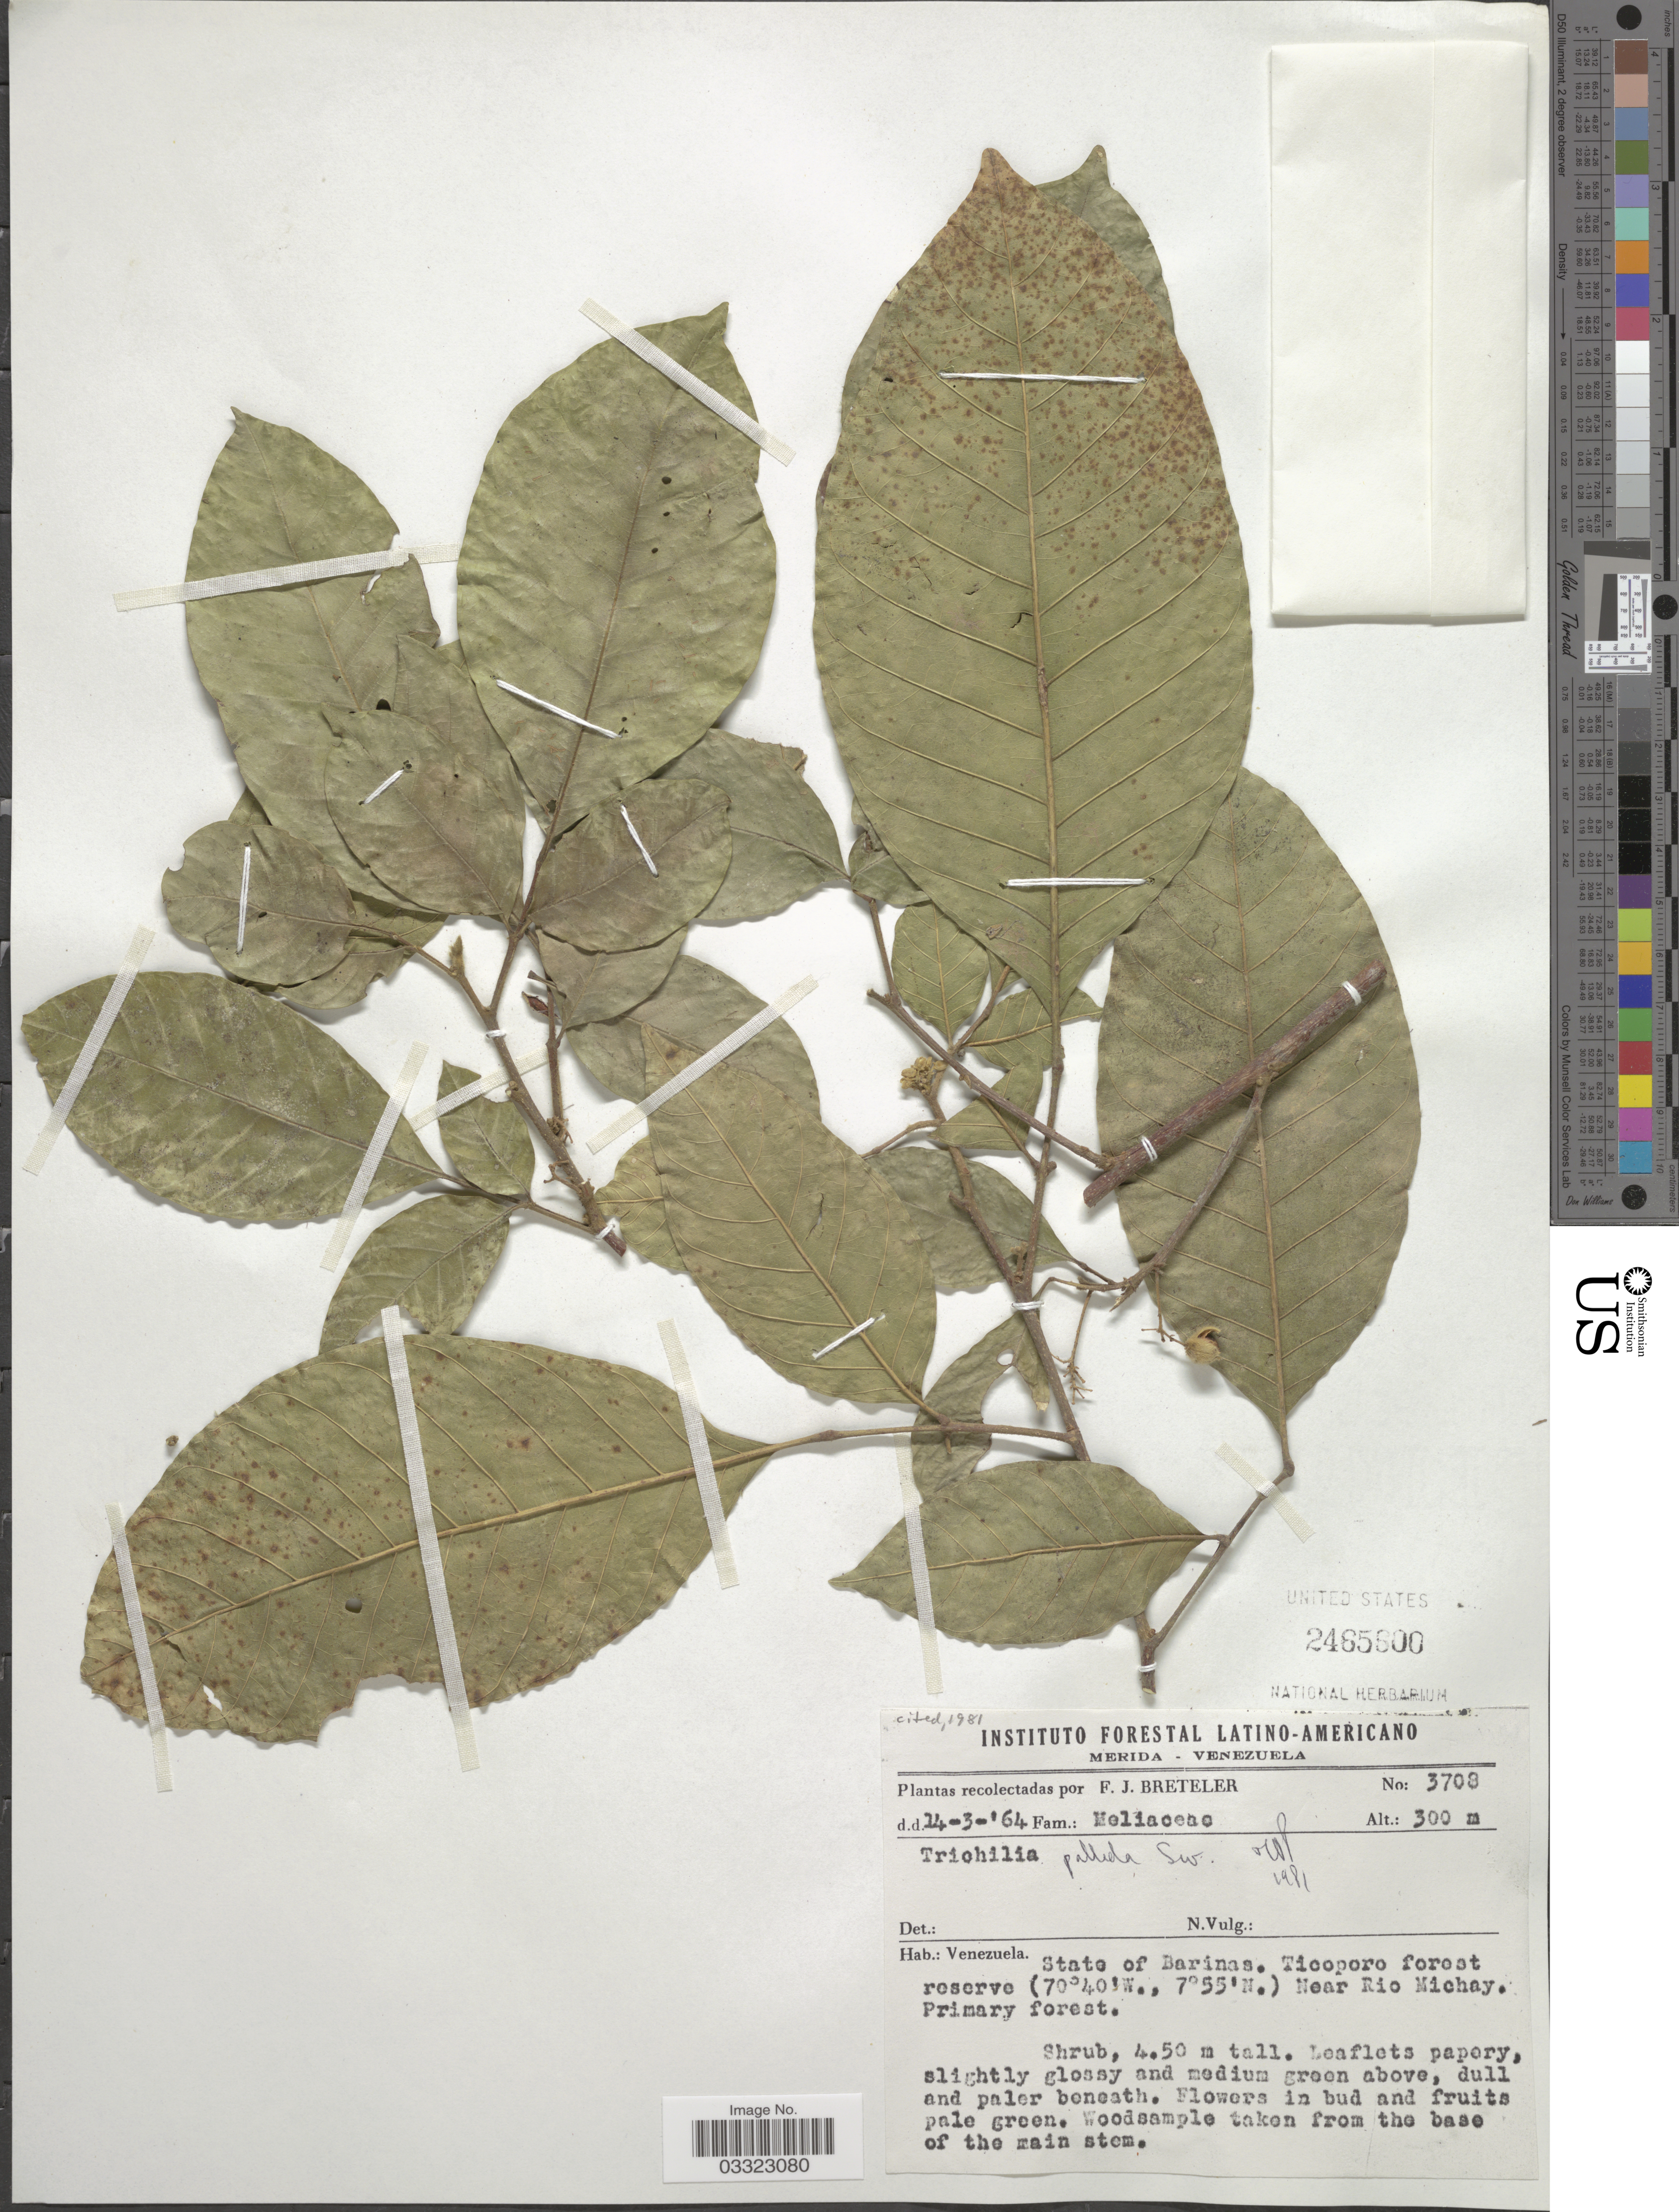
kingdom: Plantae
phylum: Tracheophyta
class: Magnoliopsida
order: Sapindales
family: Meliaceae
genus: Trichilia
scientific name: Trichilia pallida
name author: Sw.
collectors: F. J. Breteler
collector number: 3708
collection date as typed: Transcribed d/m/y: 14/3/64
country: Venezuela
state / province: Barinas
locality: Ticoporo forest reserve. Near Rio Michay.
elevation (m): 300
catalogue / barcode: US 2465600